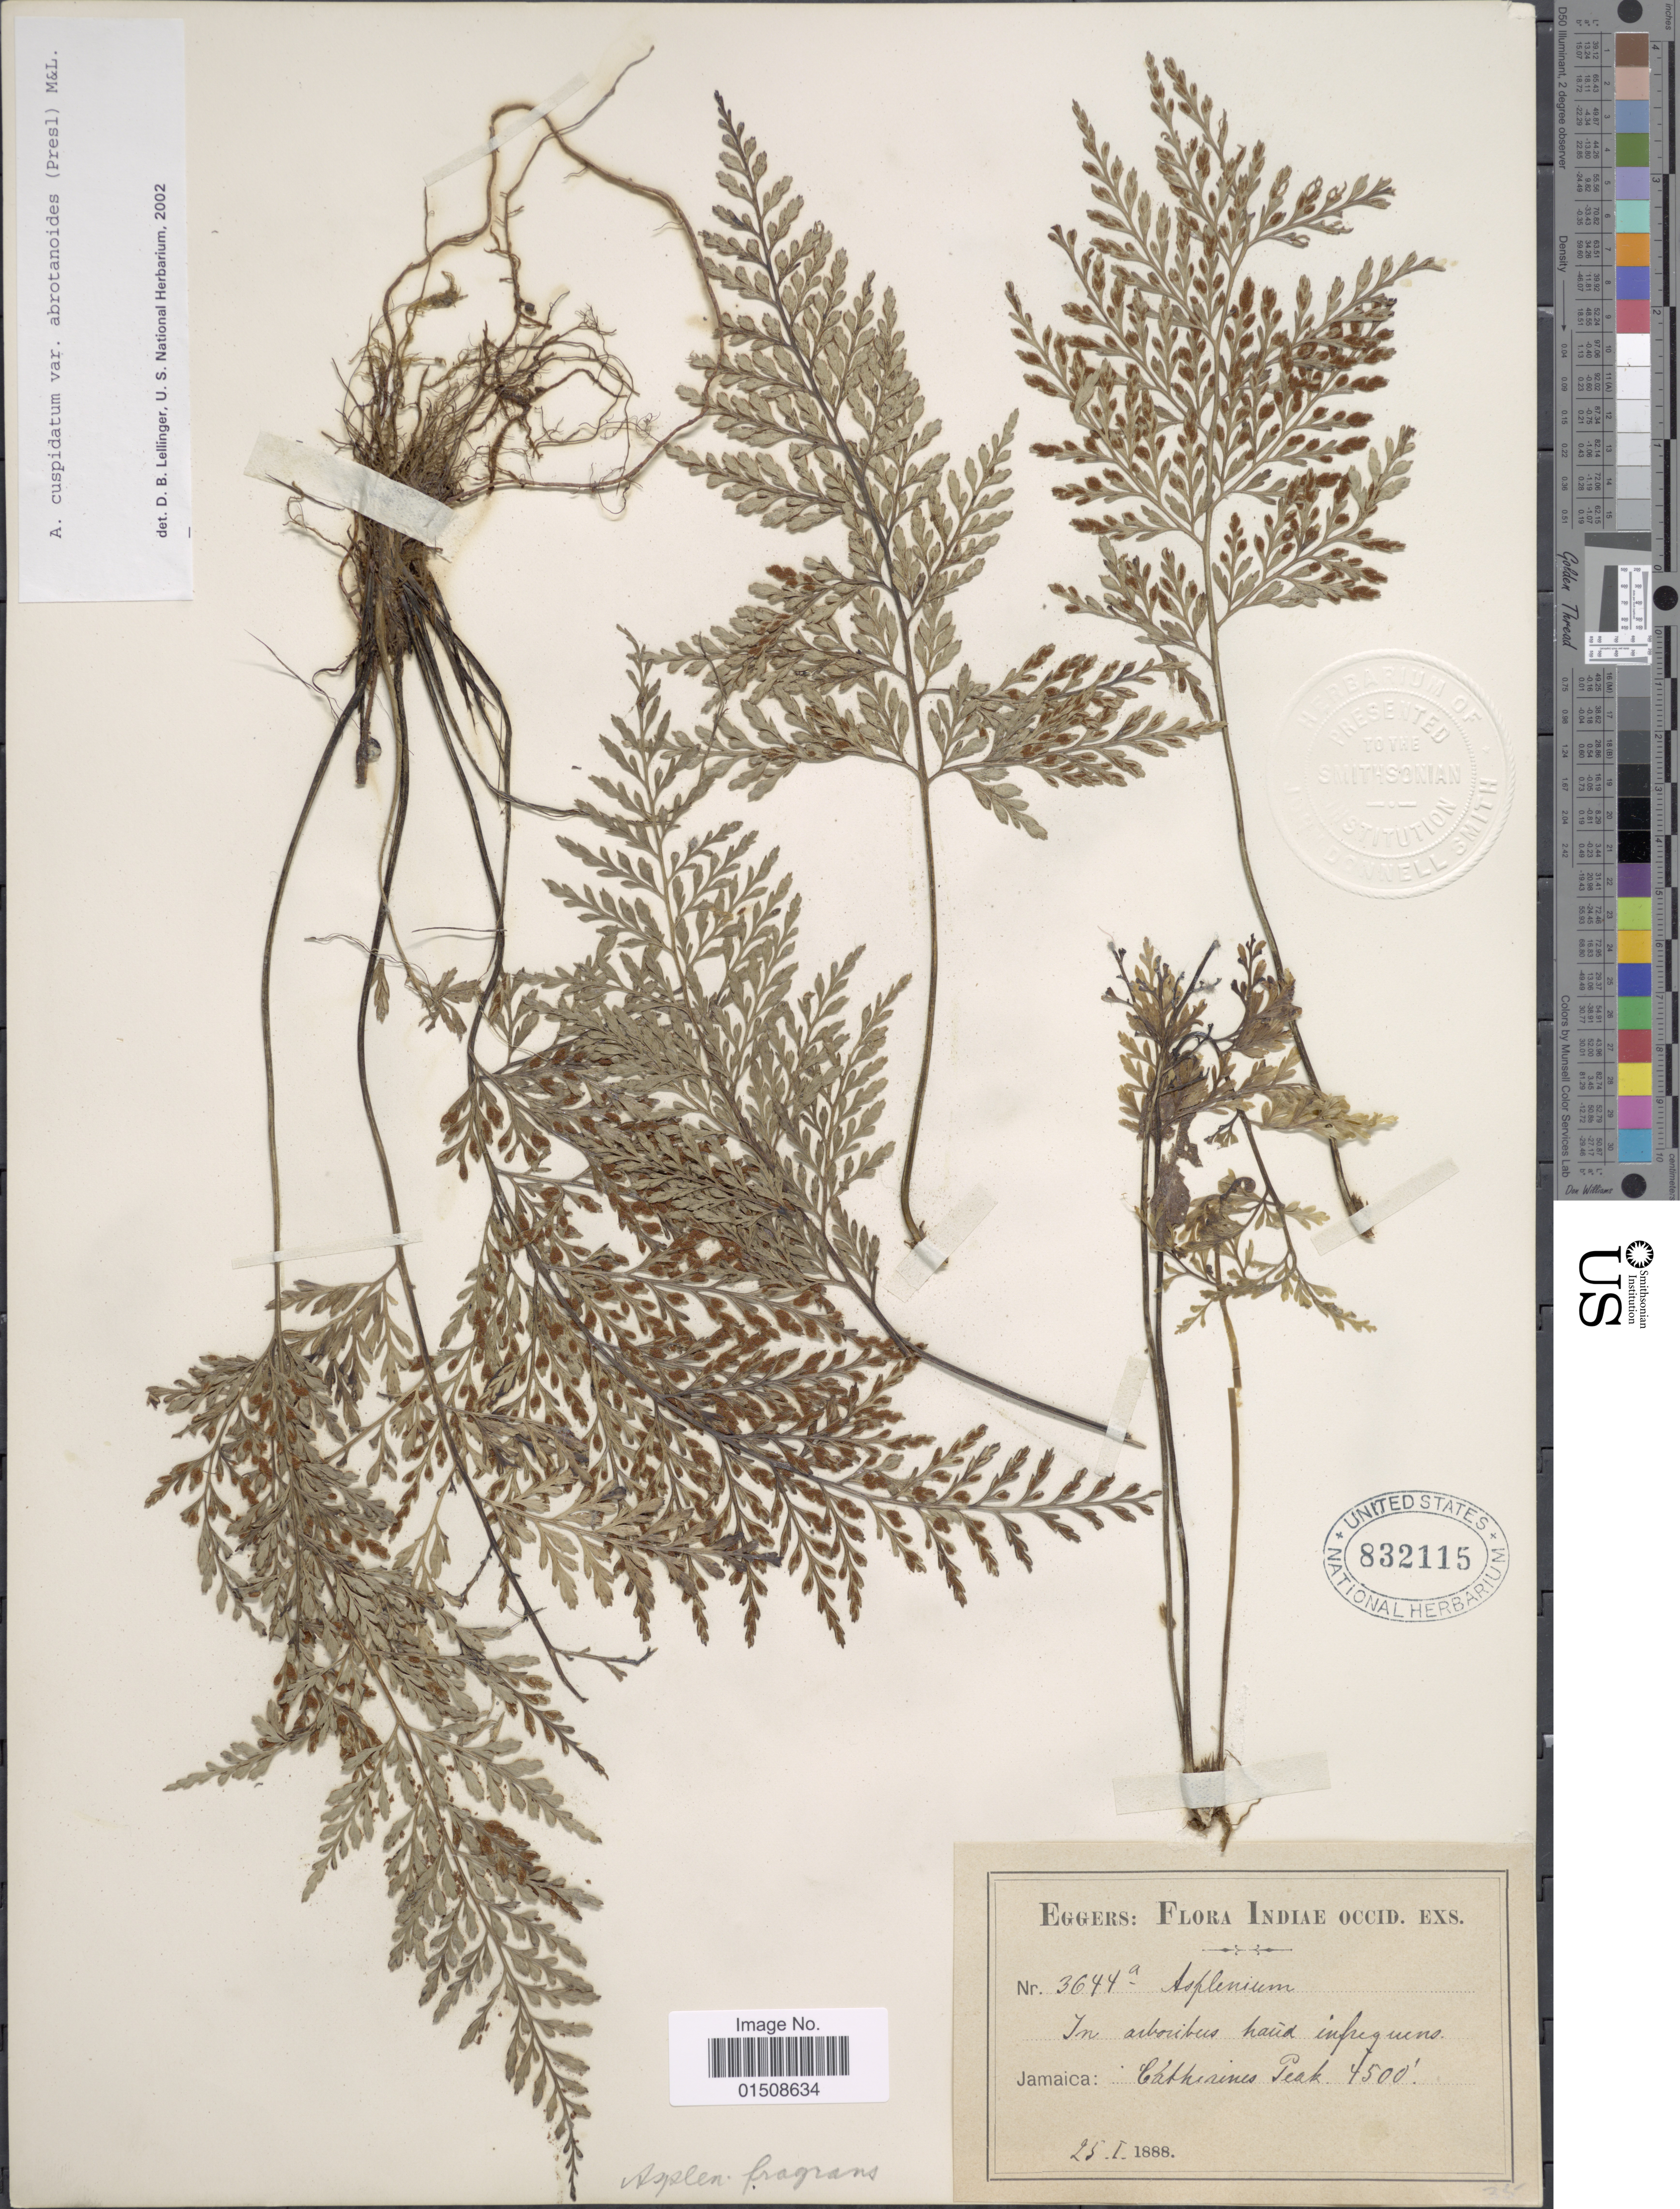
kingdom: Plantae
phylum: Tracheophyta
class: Polypodiopsida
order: Polypodiales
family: Aspleniaceae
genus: Asplenium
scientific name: Asplenium cuspidatum var. abrotanoides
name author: (C. Presl) C.V. Morton & Lellinger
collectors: -. Eggers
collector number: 3644a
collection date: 1888-01-25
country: Jamaica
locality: Eathnumus Peak. Indiae occid.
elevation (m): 1372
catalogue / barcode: US 832115